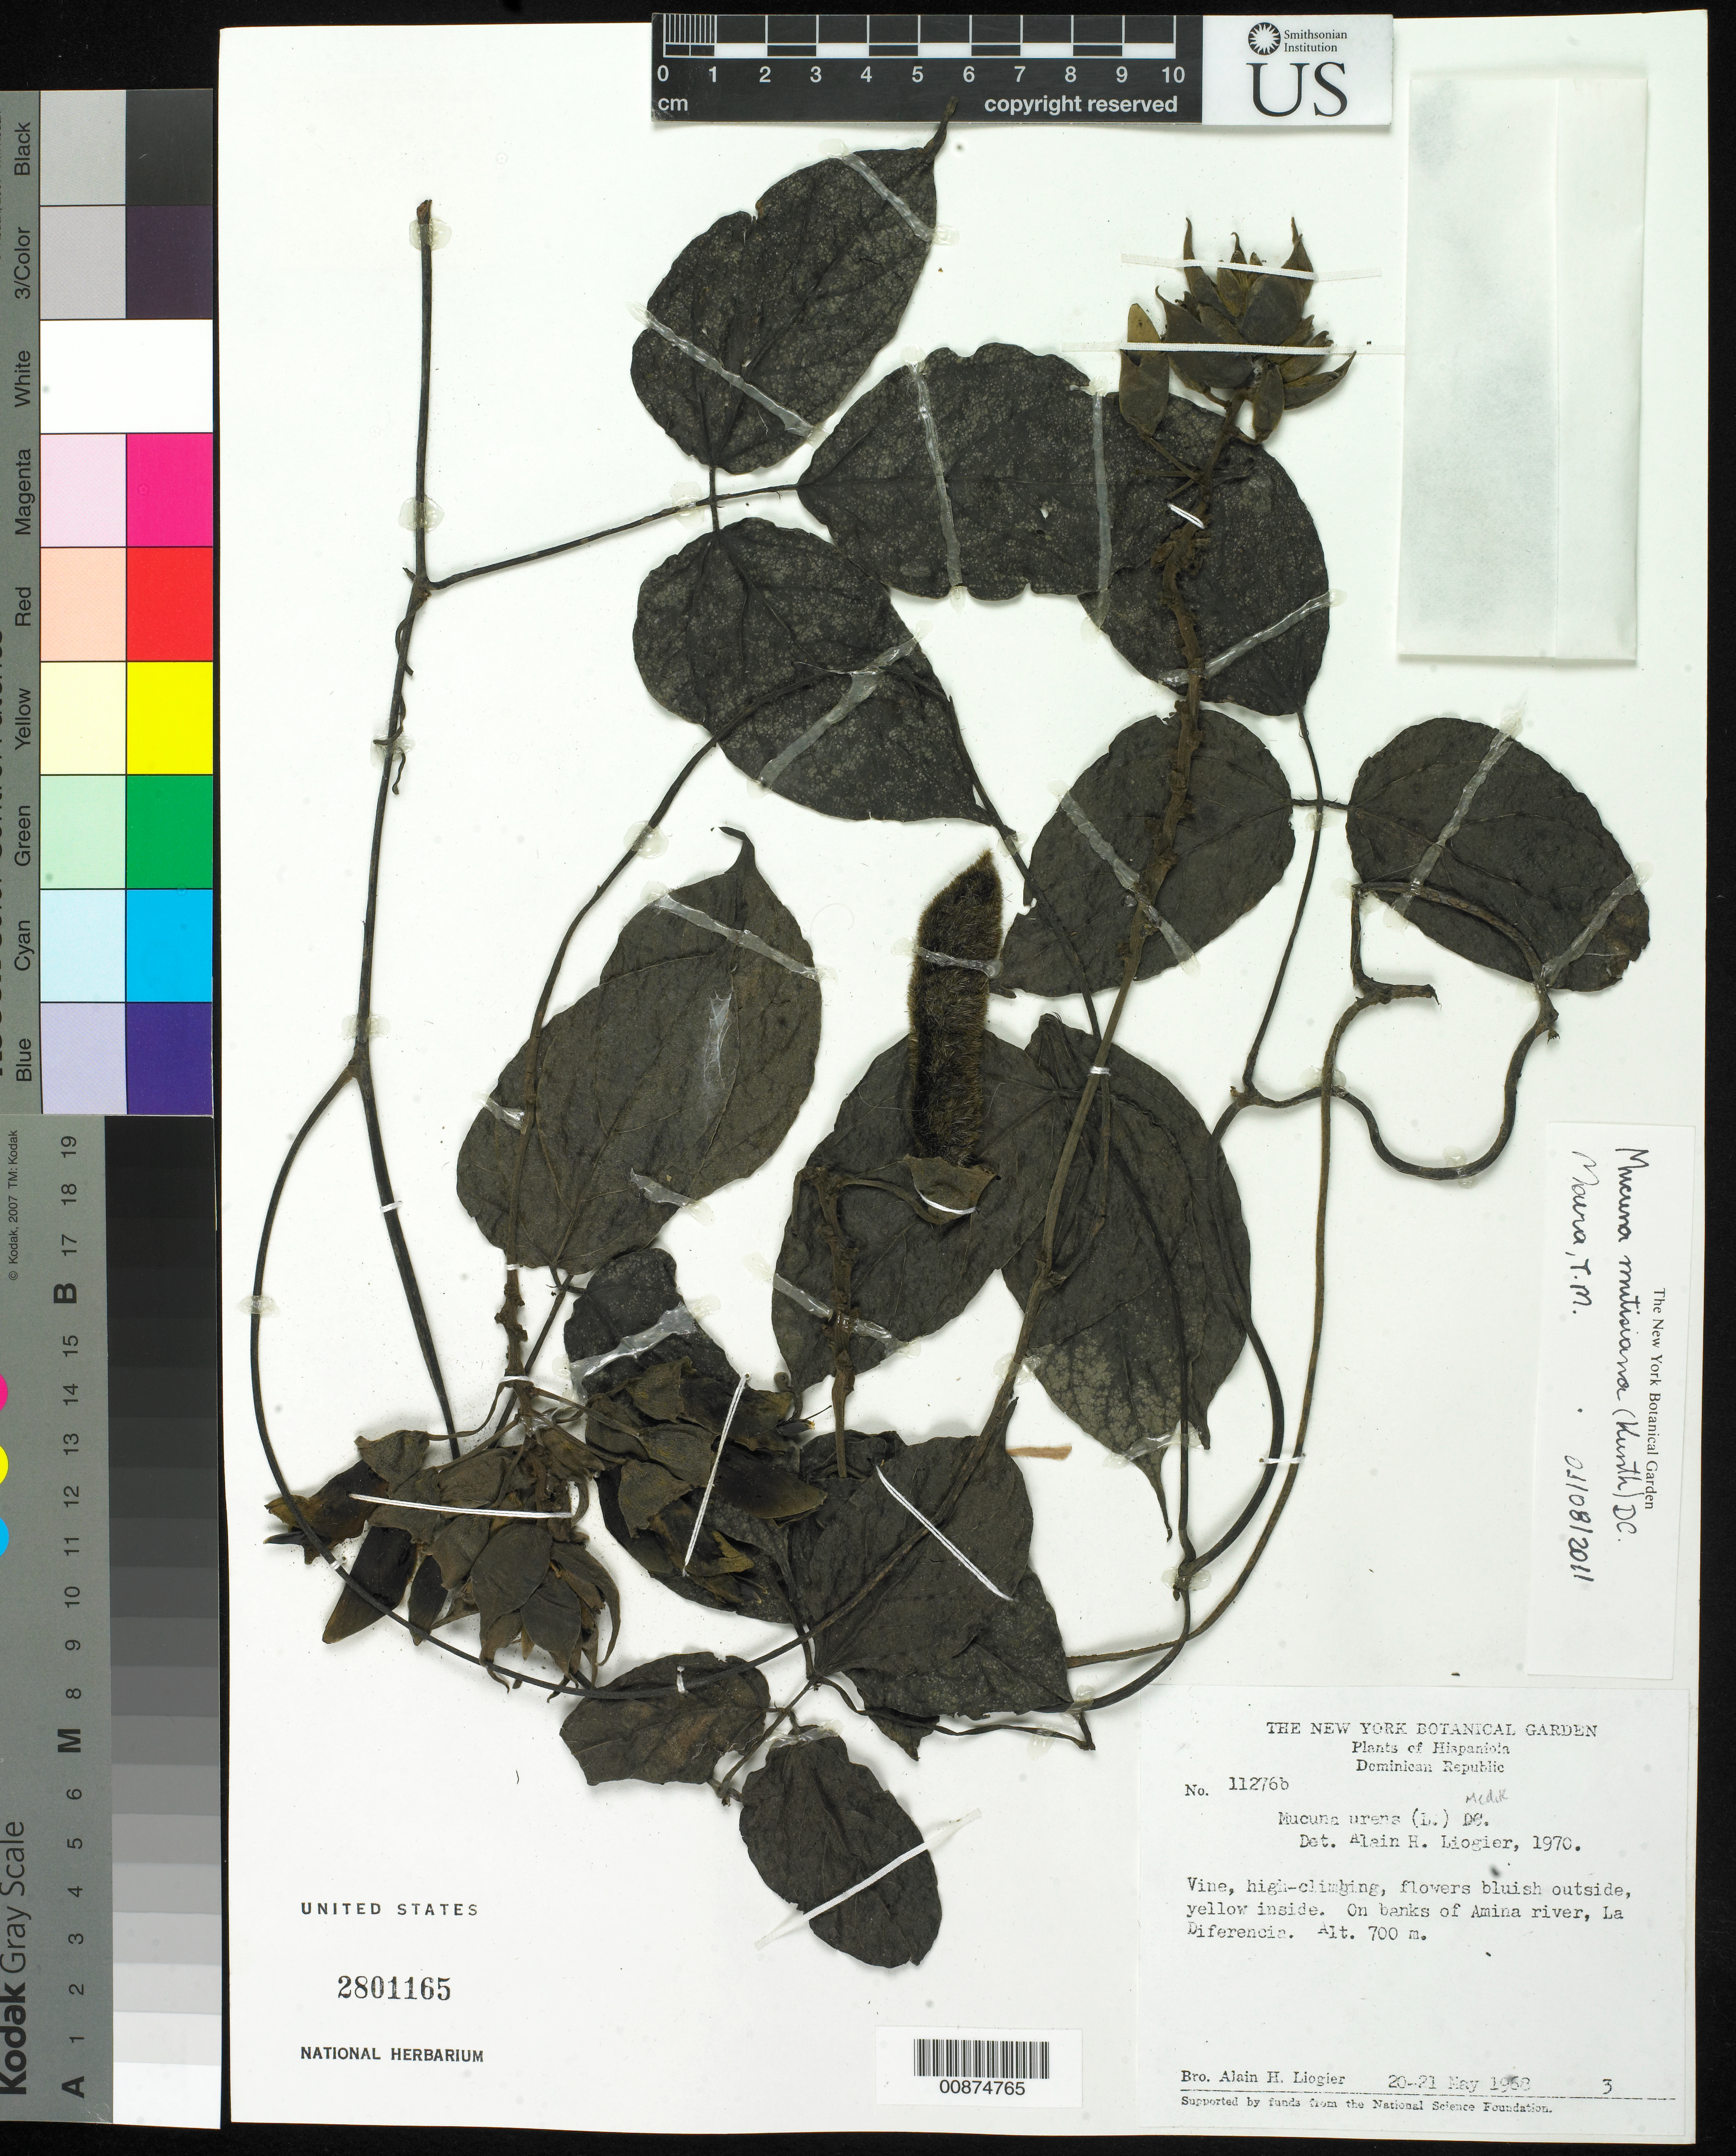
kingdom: Plantae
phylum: Tracheophyta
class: Magnoliopsida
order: Fabales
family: Fabaceae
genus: Mucuna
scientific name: Mucuna mutisiana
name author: (Kunth) DC.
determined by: Moura, T. M. de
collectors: A. H. Liogier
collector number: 11276b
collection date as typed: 20 May 1968 to 21 May 1968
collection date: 1968-05-20/1968-05-21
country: Dominican Republic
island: Hispaniola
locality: On banks of Amina river, La Diferencia.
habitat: On banks of river.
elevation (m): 700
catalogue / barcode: US 2801165